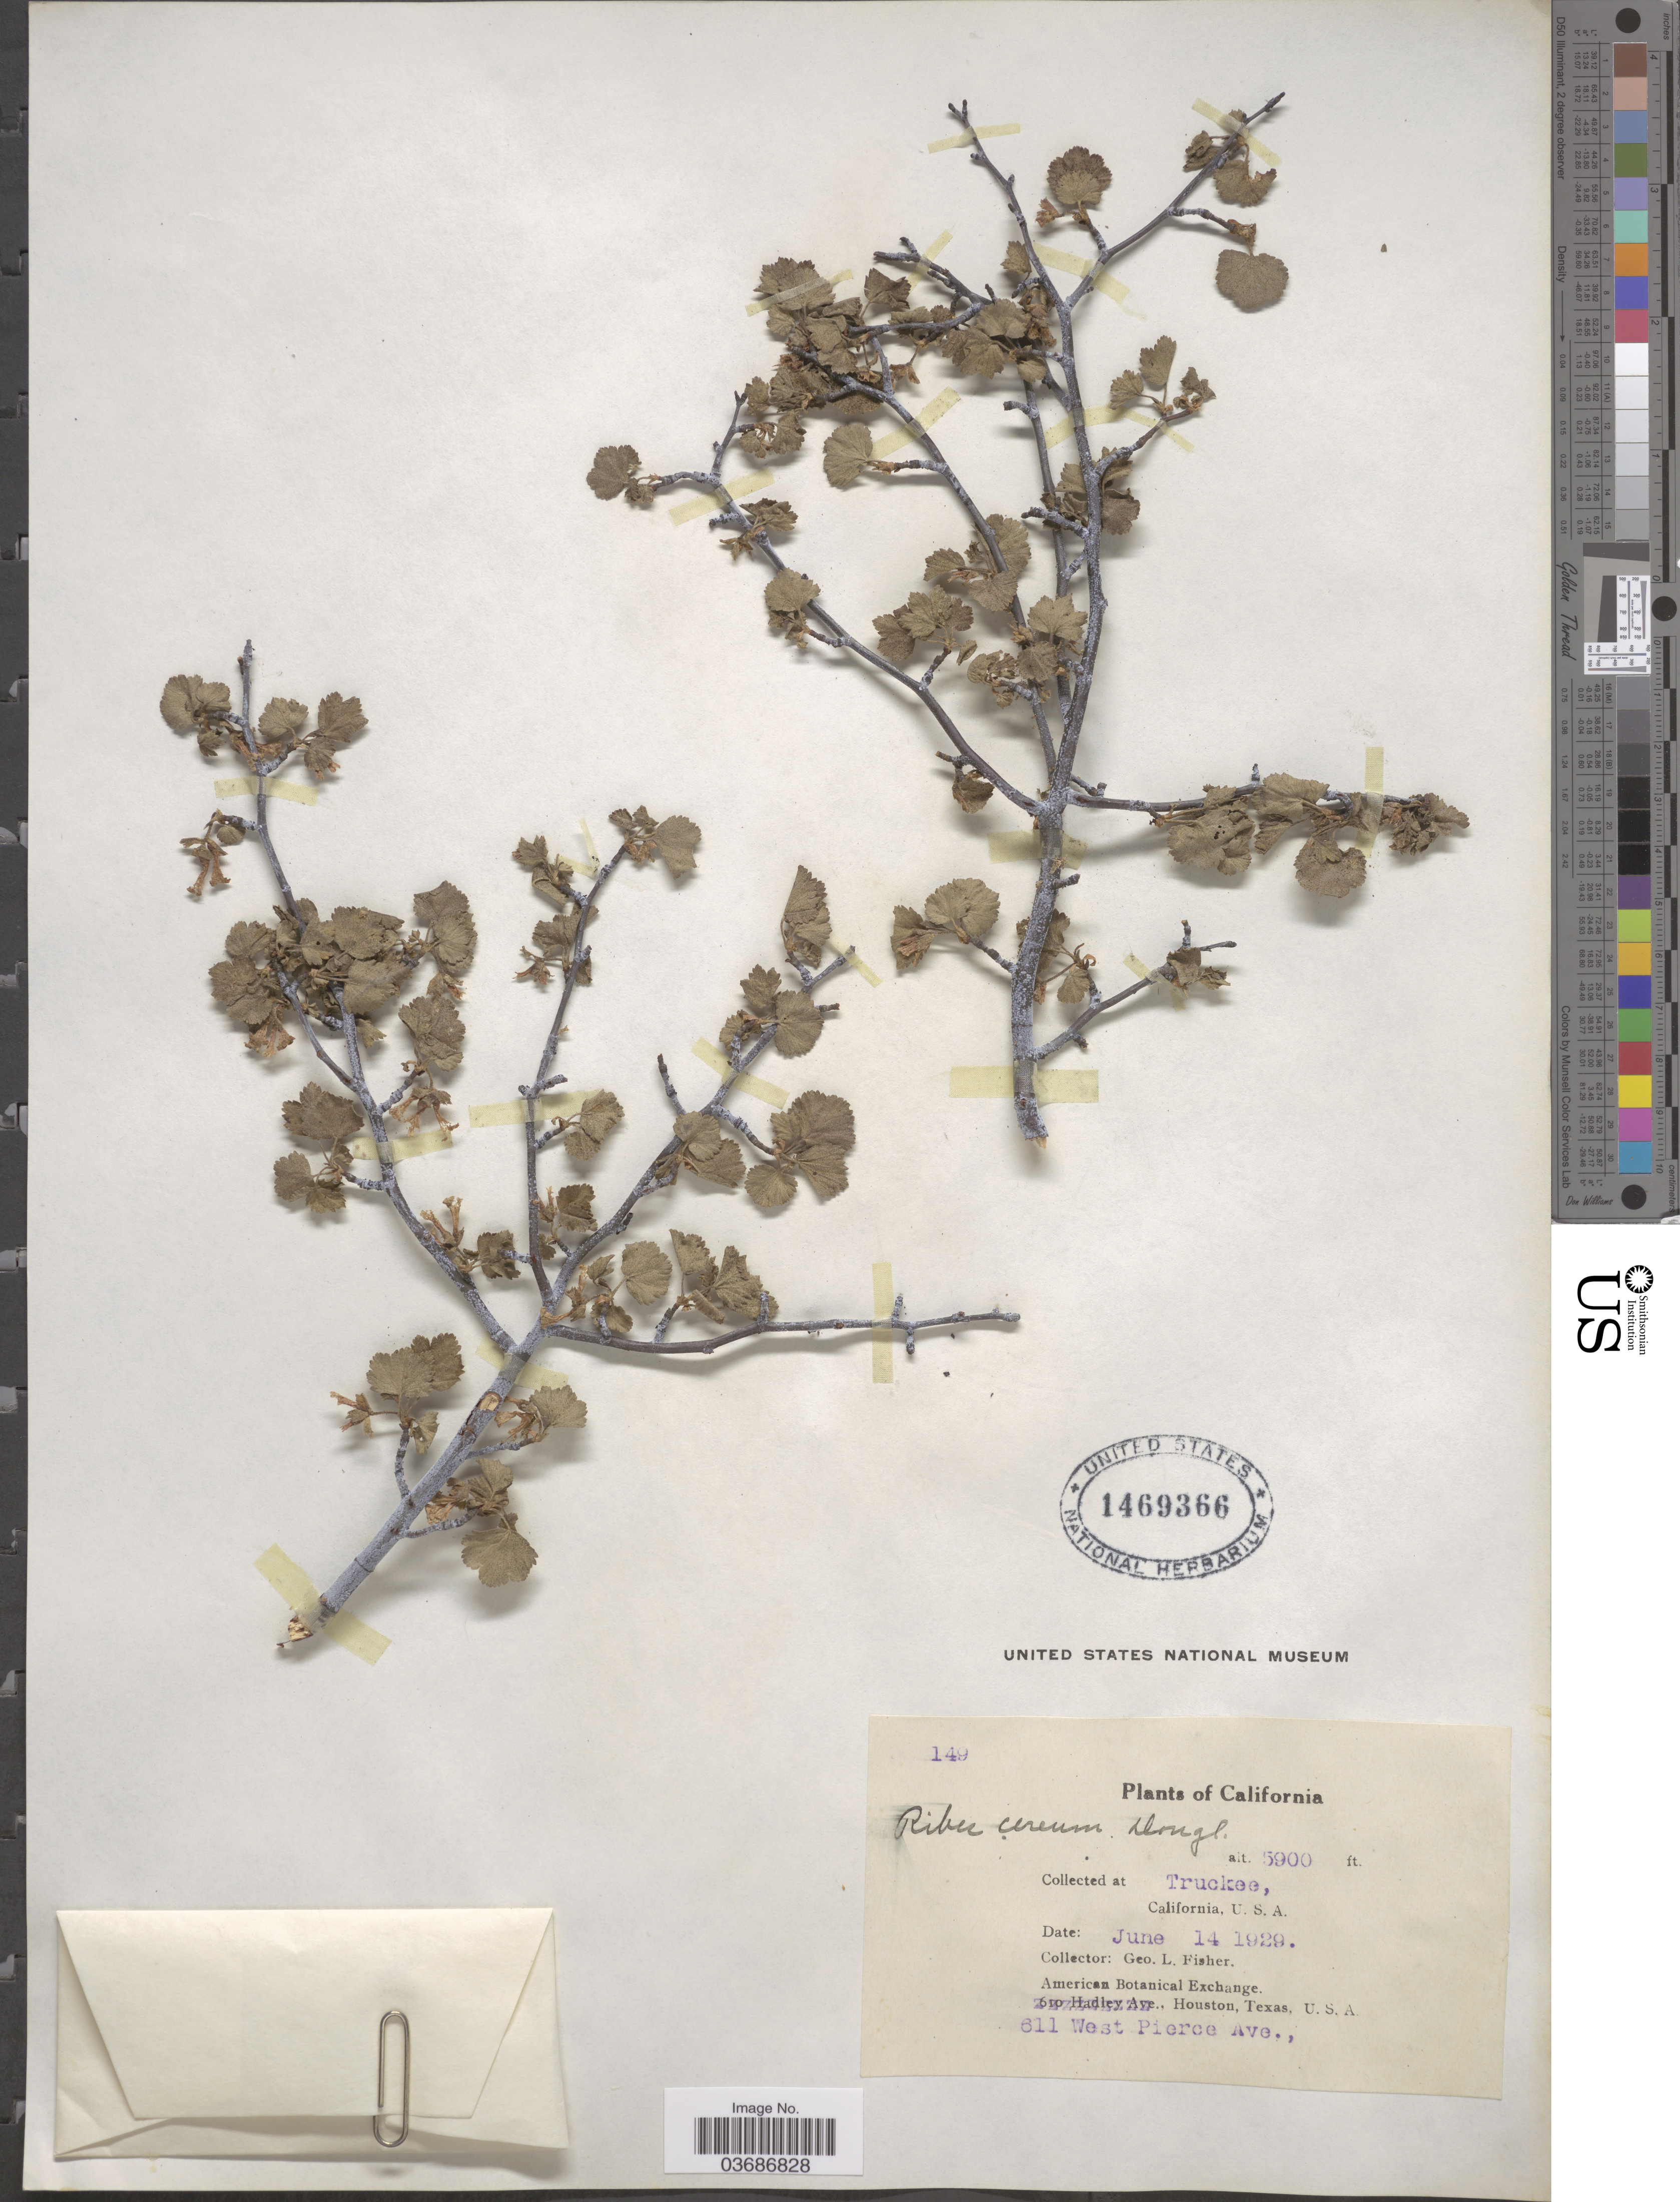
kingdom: Plantae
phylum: Tracheophyta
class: Magnoliopsida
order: Saxifragales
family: Grossulariaceae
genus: Ribes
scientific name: Ribes cereum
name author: Douglas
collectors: G. L. Fisher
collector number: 149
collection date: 1929-06-14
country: United States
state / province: California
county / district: Nevada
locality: Truckee.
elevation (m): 1798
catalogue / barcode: US 1469366